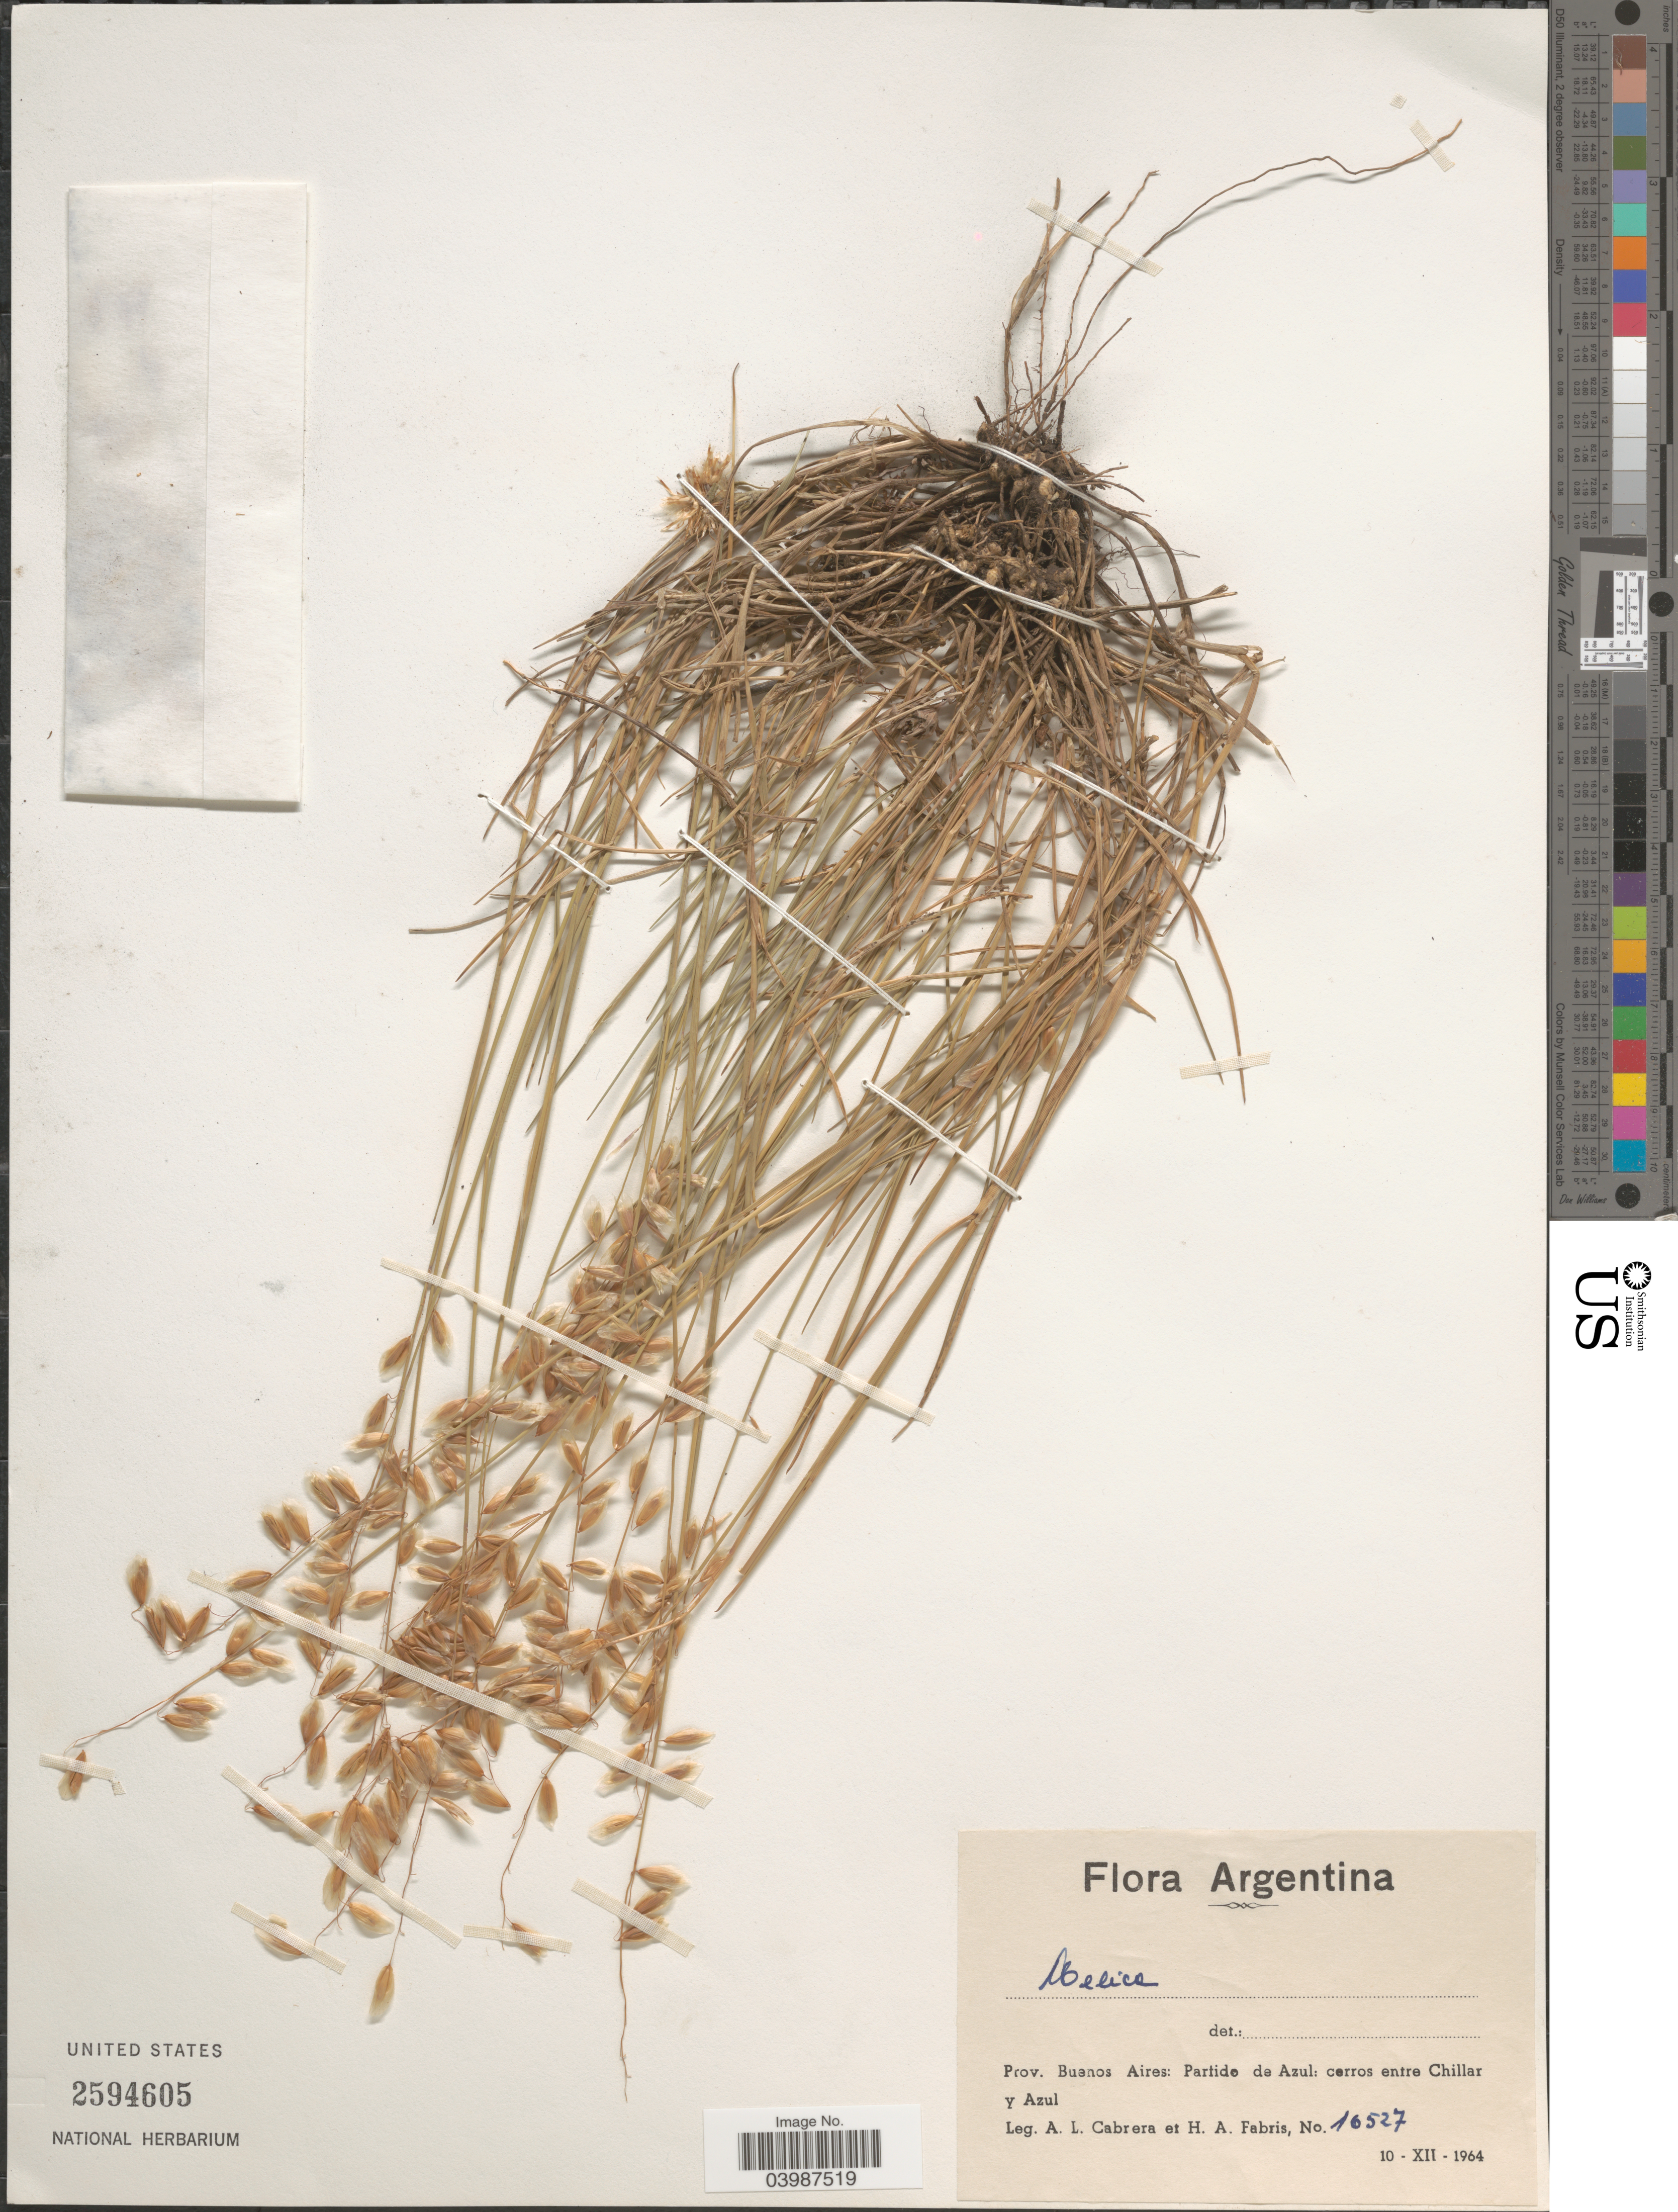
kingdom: Plantae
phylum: Tracheophyta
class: Liliopsida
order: Poales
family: Poaceae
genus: Melica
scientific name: Melica sp.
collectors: A. L. Cabrera & H. A. Fabris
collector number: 10527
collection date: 1964-12-10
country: Argentina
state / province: Buenos Aires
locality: Partido de Azul: cerros entre Chillar y Azul.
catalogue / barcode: US 2594605